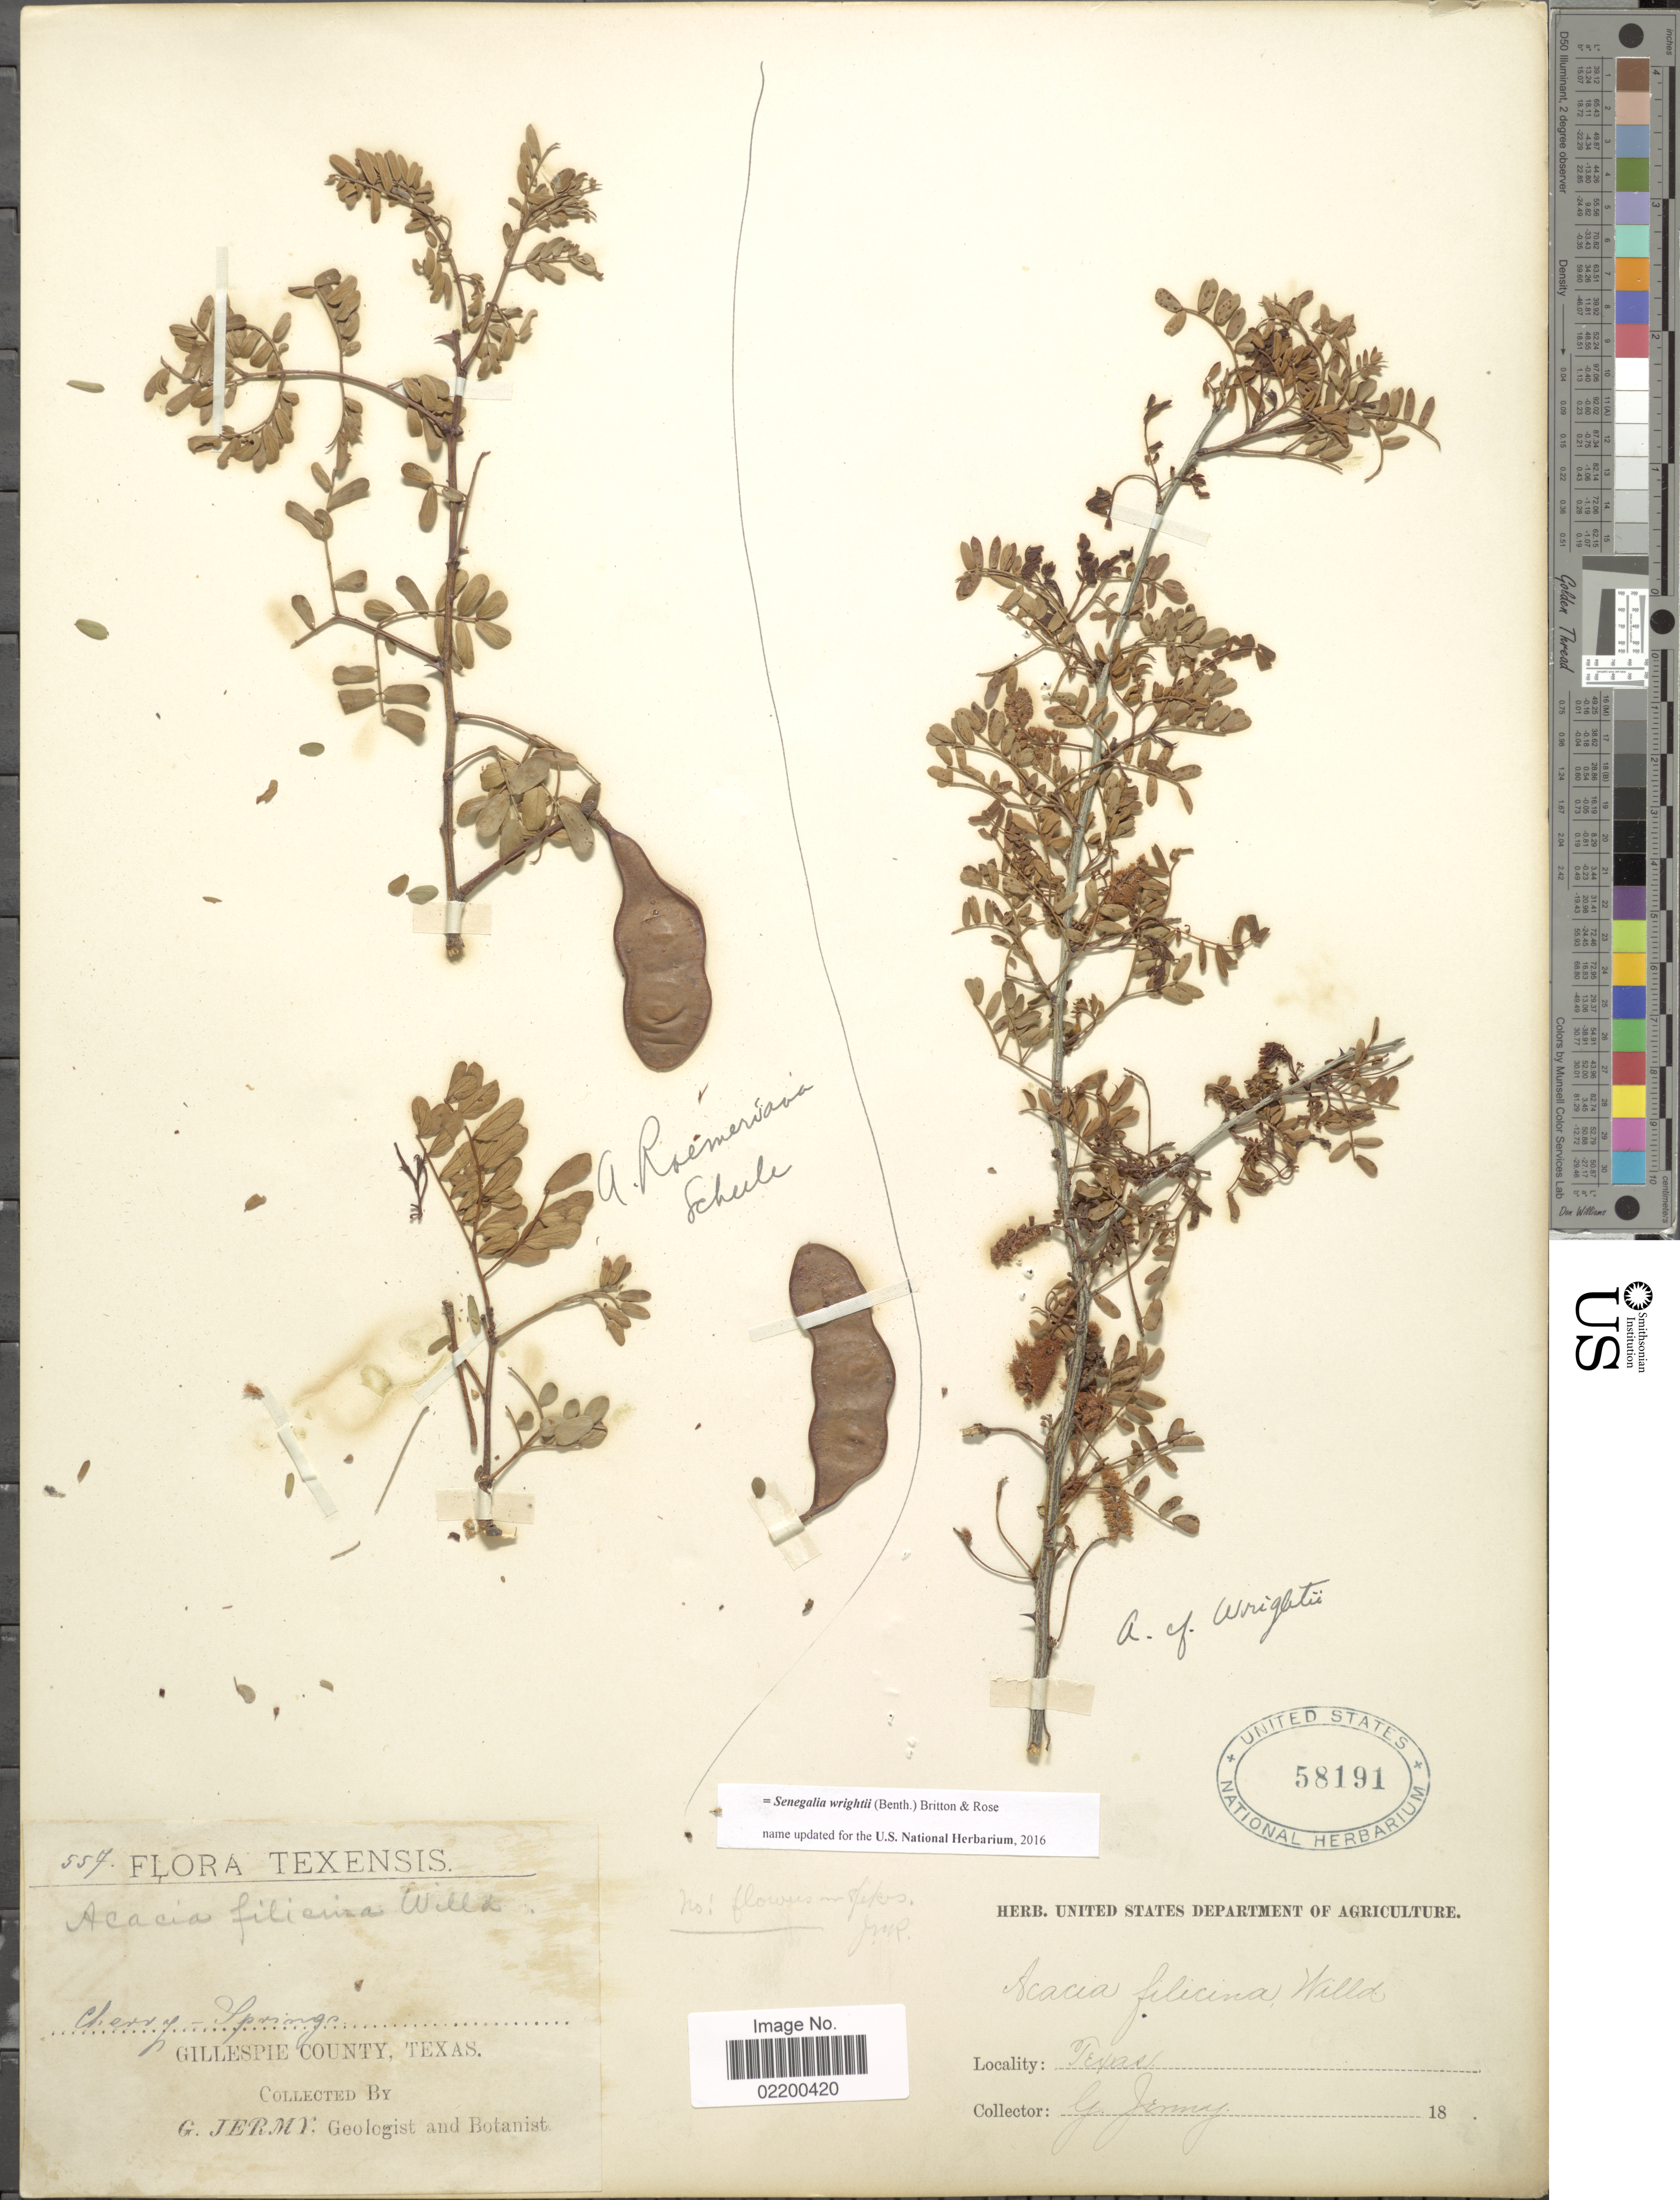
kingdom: Plantae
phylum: Tracheophyta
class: Magnoliopsida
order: Fabales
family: Fabaceae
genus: Senegalia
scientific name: Senegalia wrightii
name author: (Benth.) Britton & Rose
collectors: G. Jermy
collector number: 557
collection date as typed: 18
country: United States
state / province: Texas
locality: Cherry-Springs, Gillespie County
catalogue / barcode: US 58191